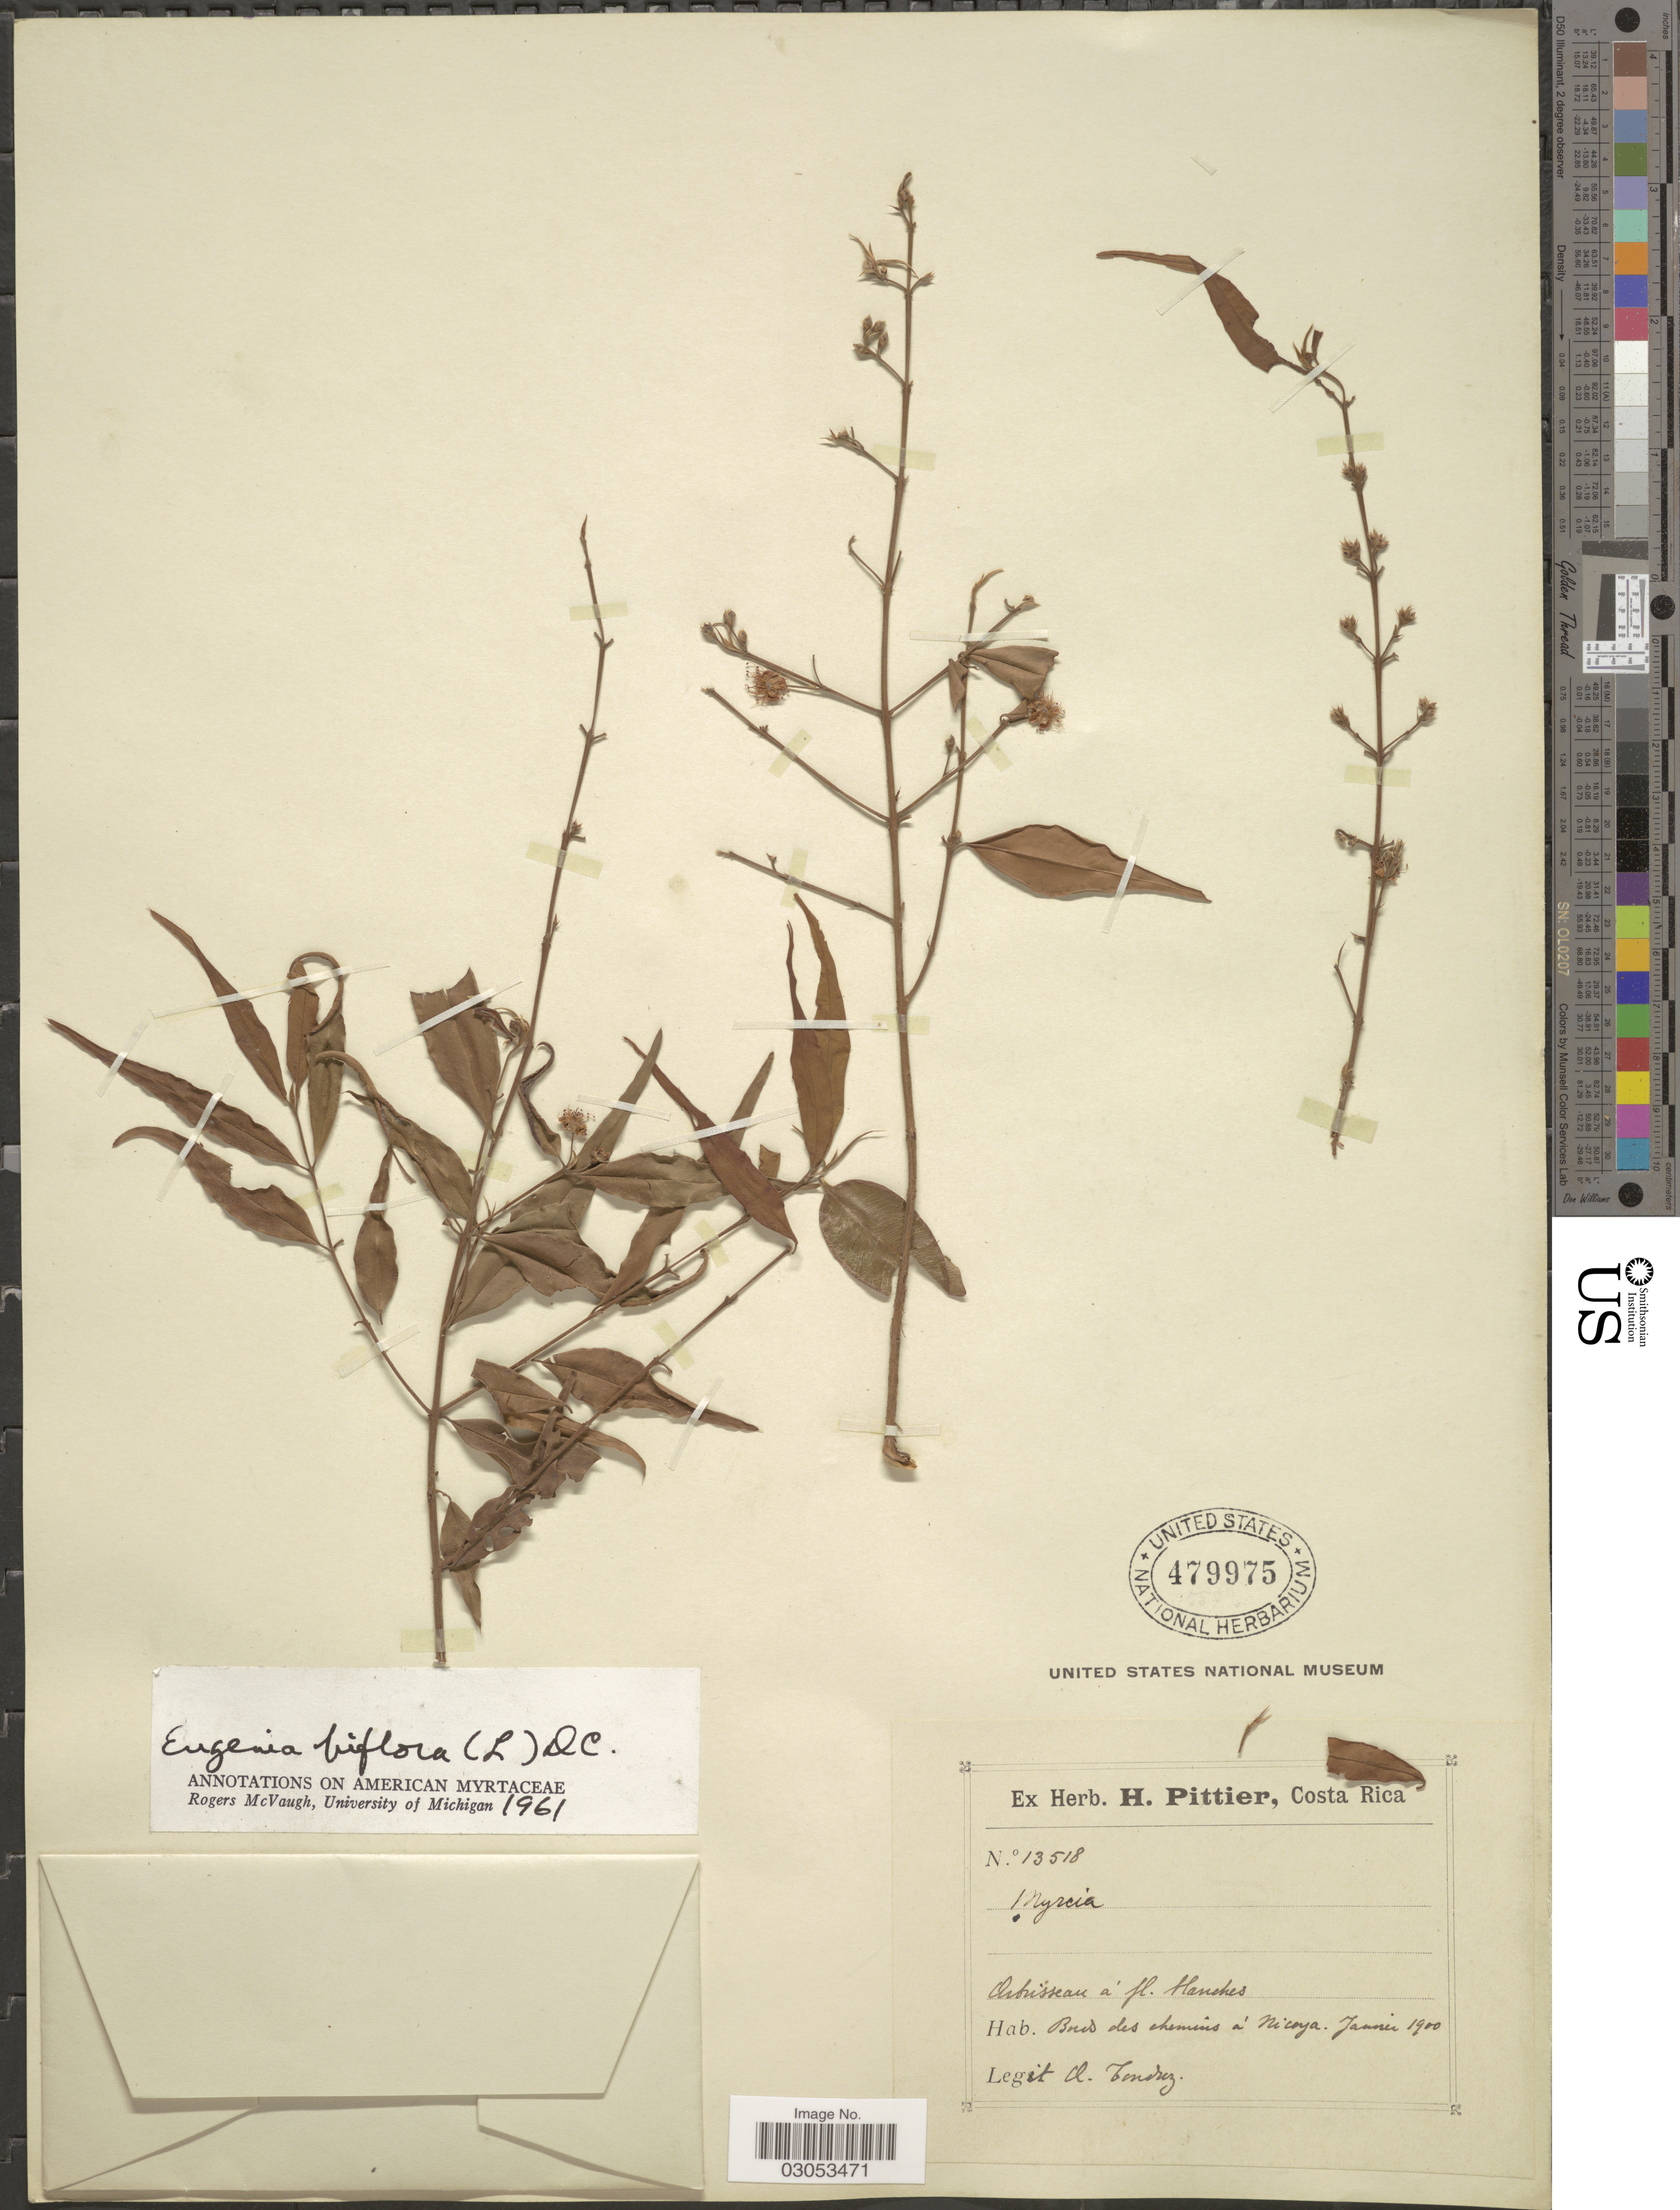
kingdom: Plantae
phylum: Tracheophyta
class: Magnoliopsida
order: Myrtales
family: Myrtaceae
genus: Eugenia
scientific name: Eugenia biflora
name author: (L.) DC.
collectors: A. Tonduz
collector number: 13518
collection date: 1900-01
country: Costa Rica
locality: Bords des chemins á Nicoya.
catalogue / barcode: US 479975